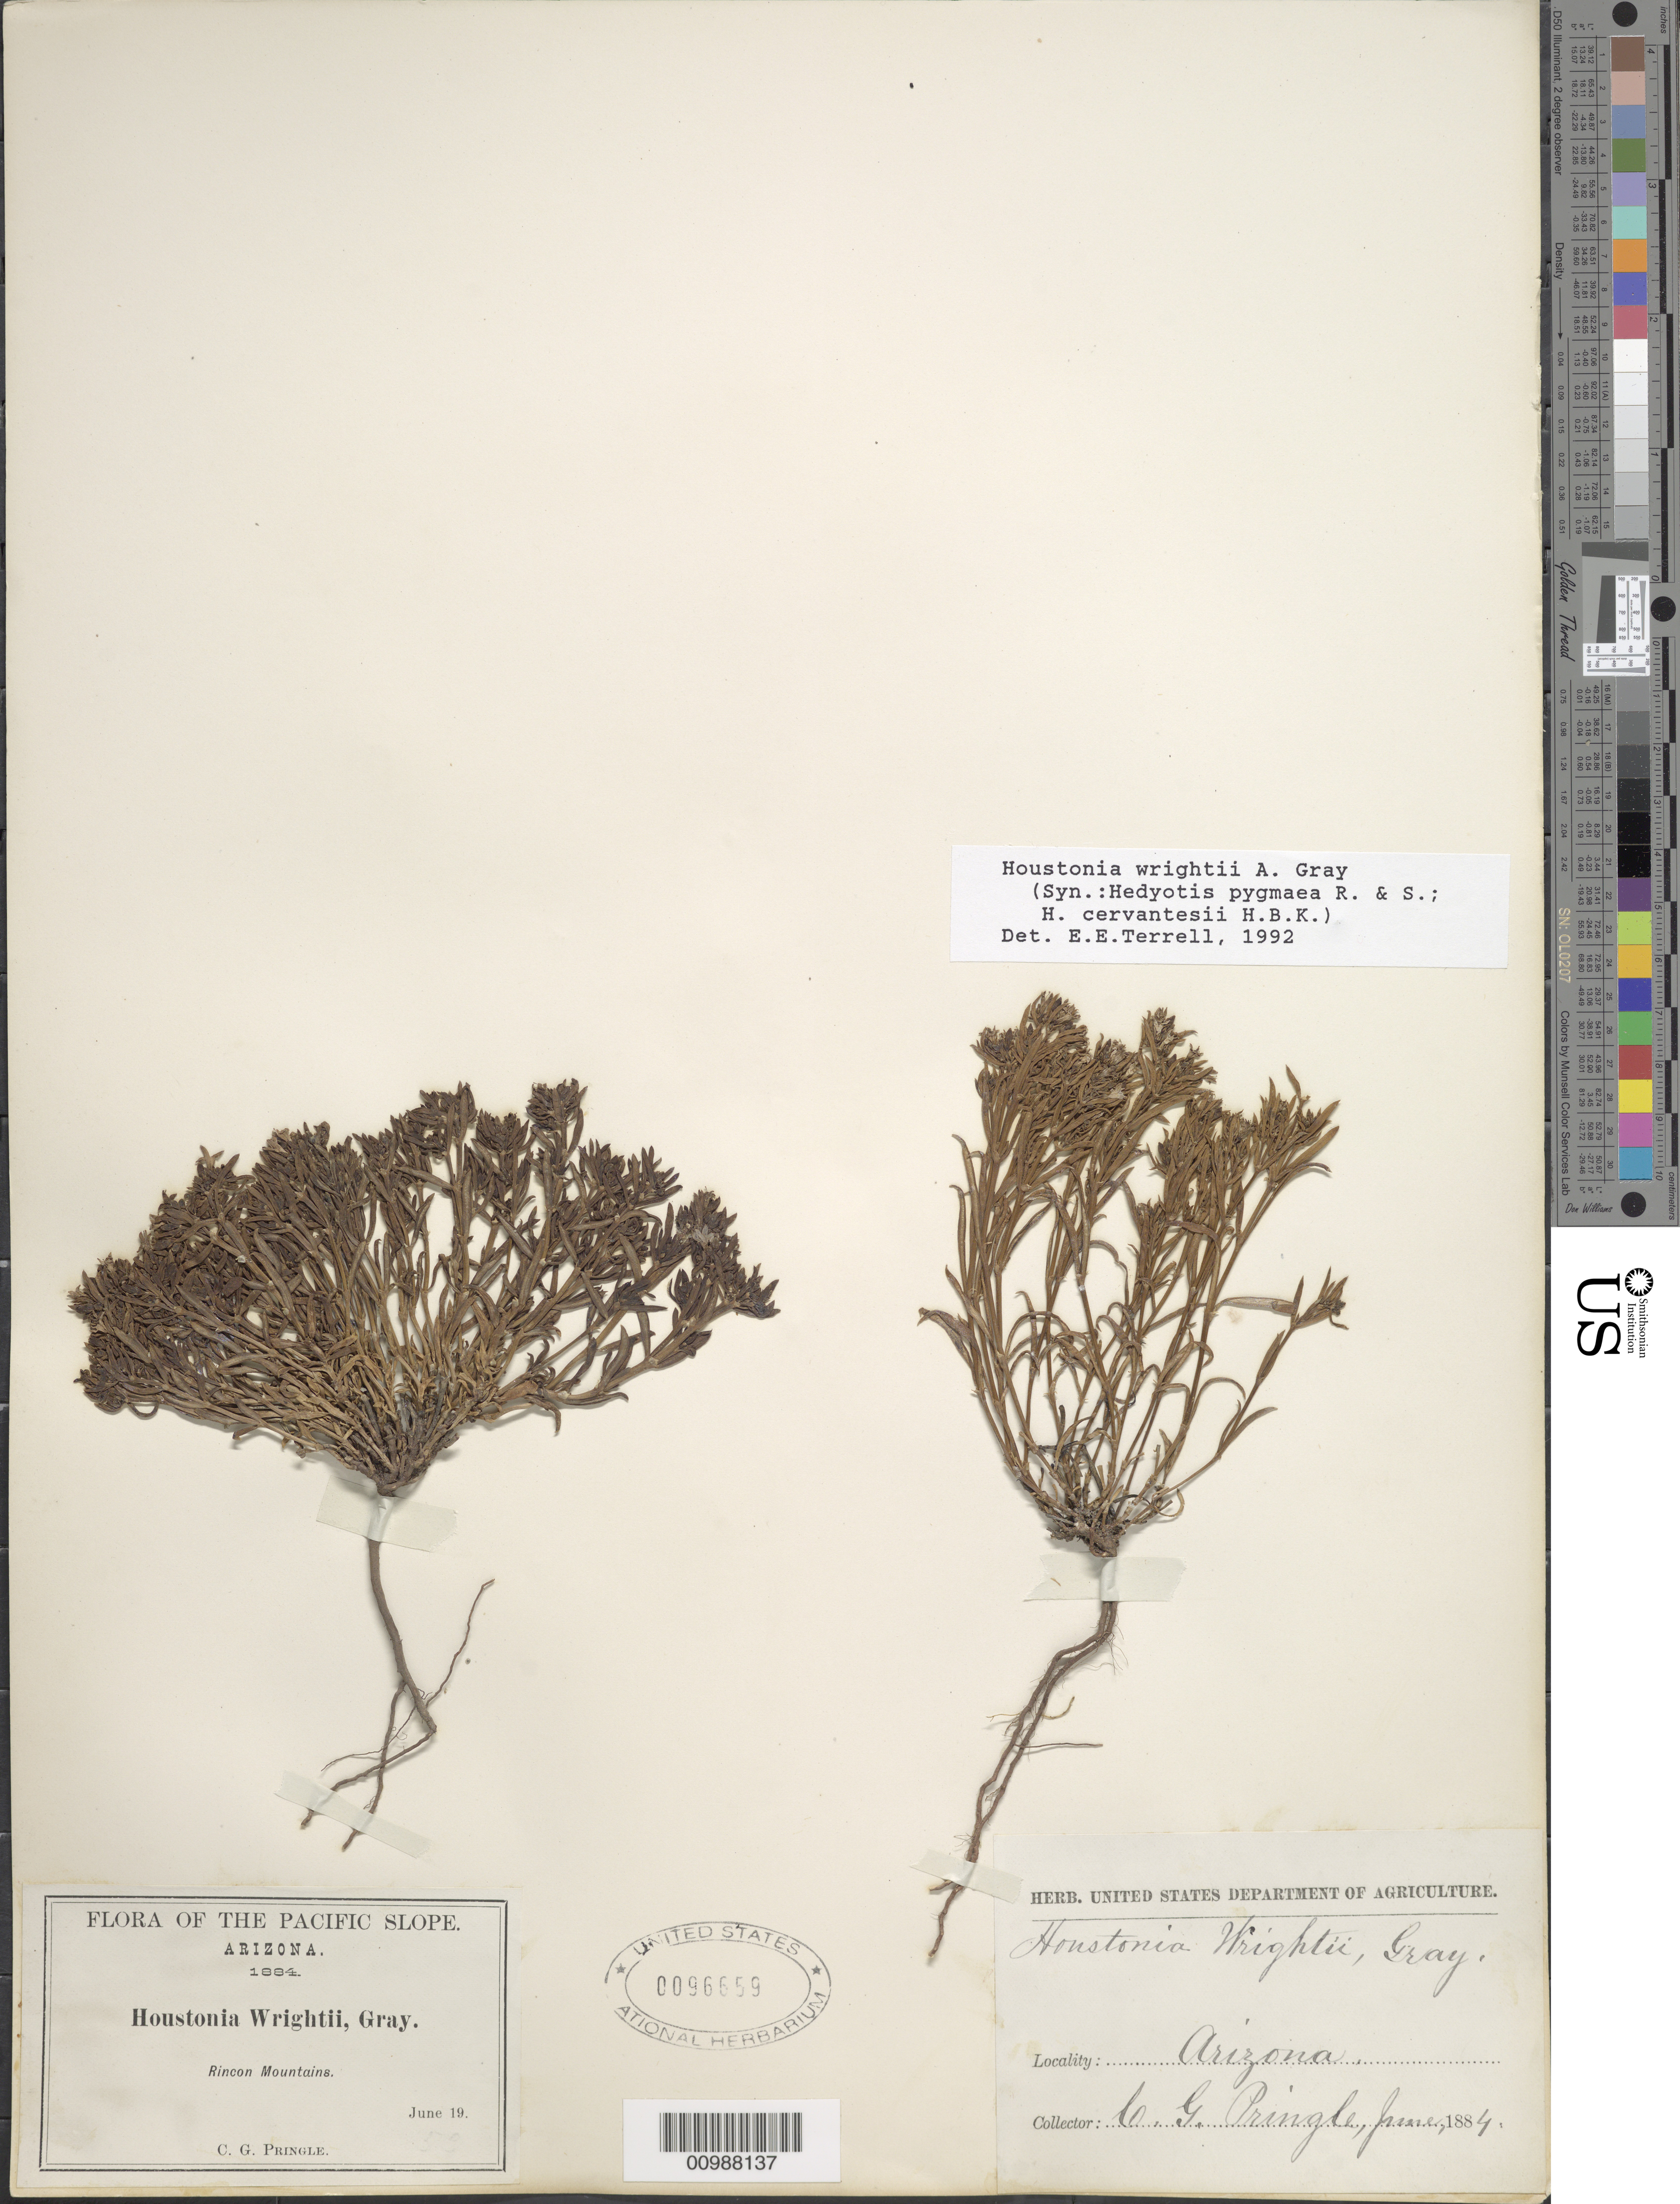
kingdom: Plantae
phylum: Tracheophyta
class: Magnoliopsida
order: Gentianales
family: Rubiaceae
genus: Houstonia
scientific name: Houstonia wrightii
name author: (A. Gray) A. Gray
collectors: C. G. Pringle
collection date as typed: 19 Jun 1884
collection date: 1884-06-19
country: United States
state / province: Arizona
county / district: Pima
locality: Rincon Mountain.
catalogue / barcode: US 96659